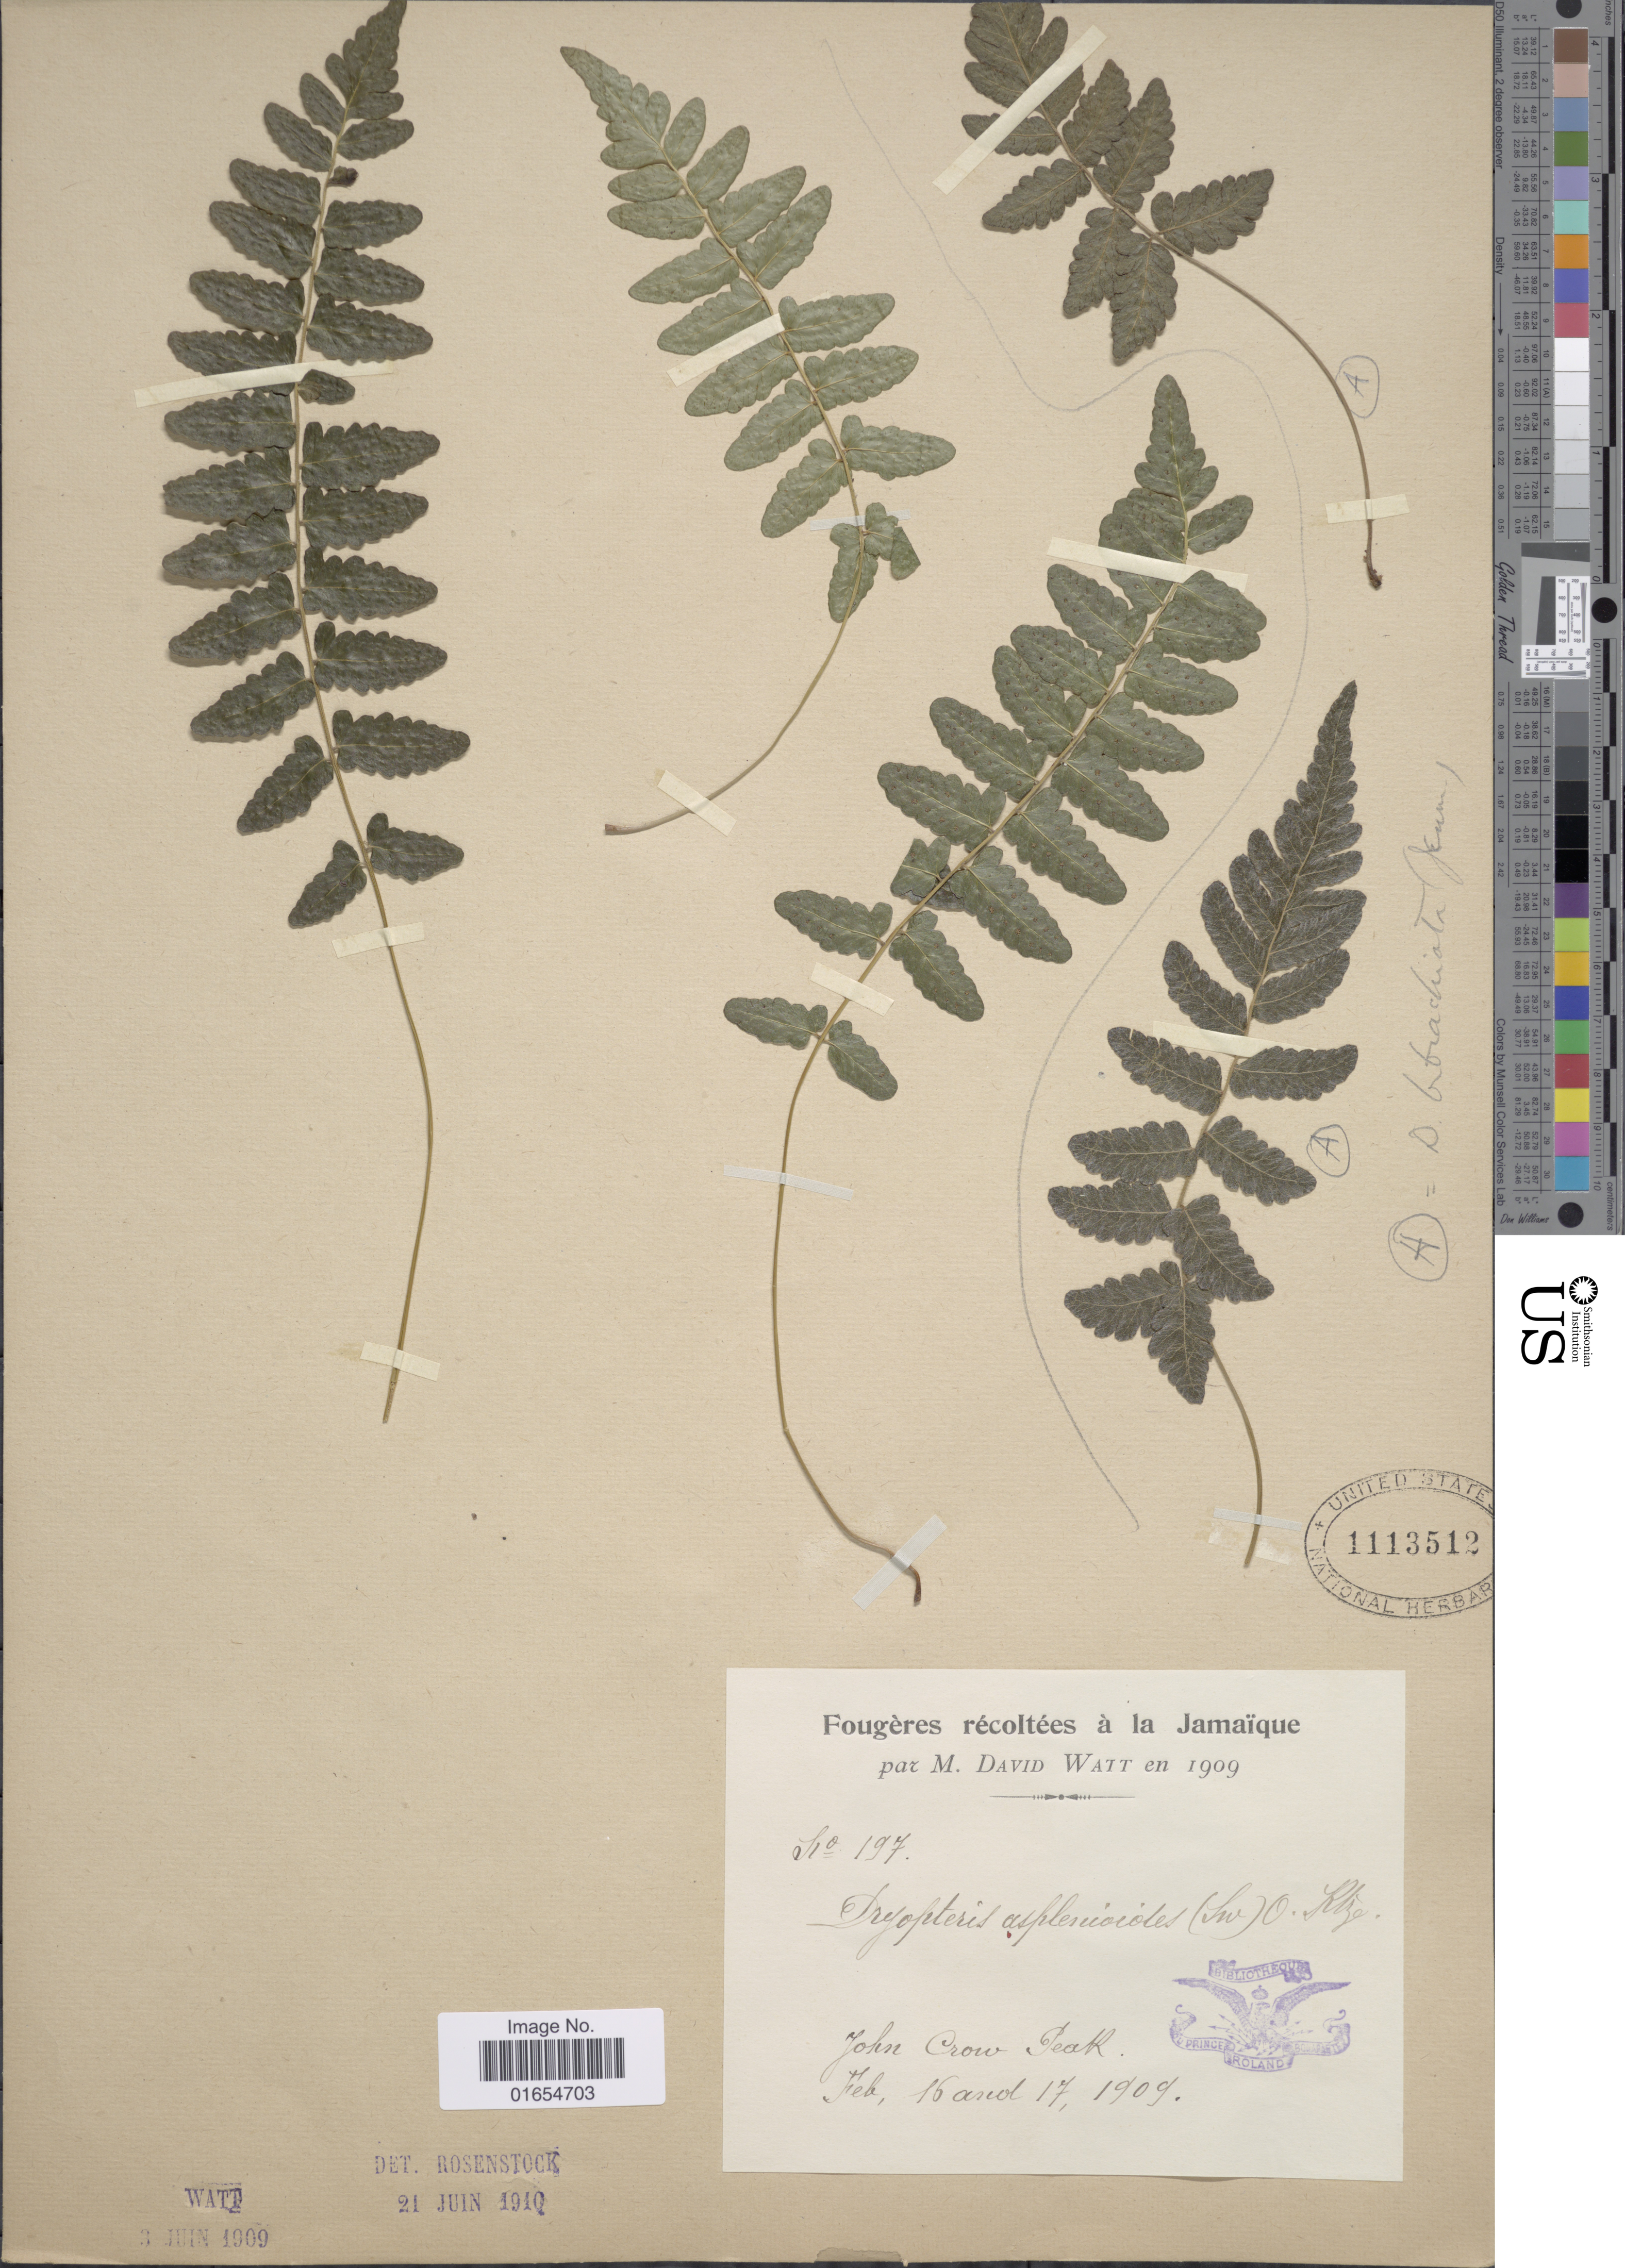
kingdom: Plantae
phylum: Tracheophyta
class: Polypodiopsida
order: Polypodiales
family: Thelypteridaceae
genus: Goniopteris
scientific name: Goniopteris pellita (Willd.) comb. nov., ined 2015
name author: (Willd.)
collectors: D. A. P. Watt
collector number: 197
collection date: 1909-02-16/1909-02-17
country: Jamaica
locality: John Crow Peak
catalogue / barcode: US 1113512